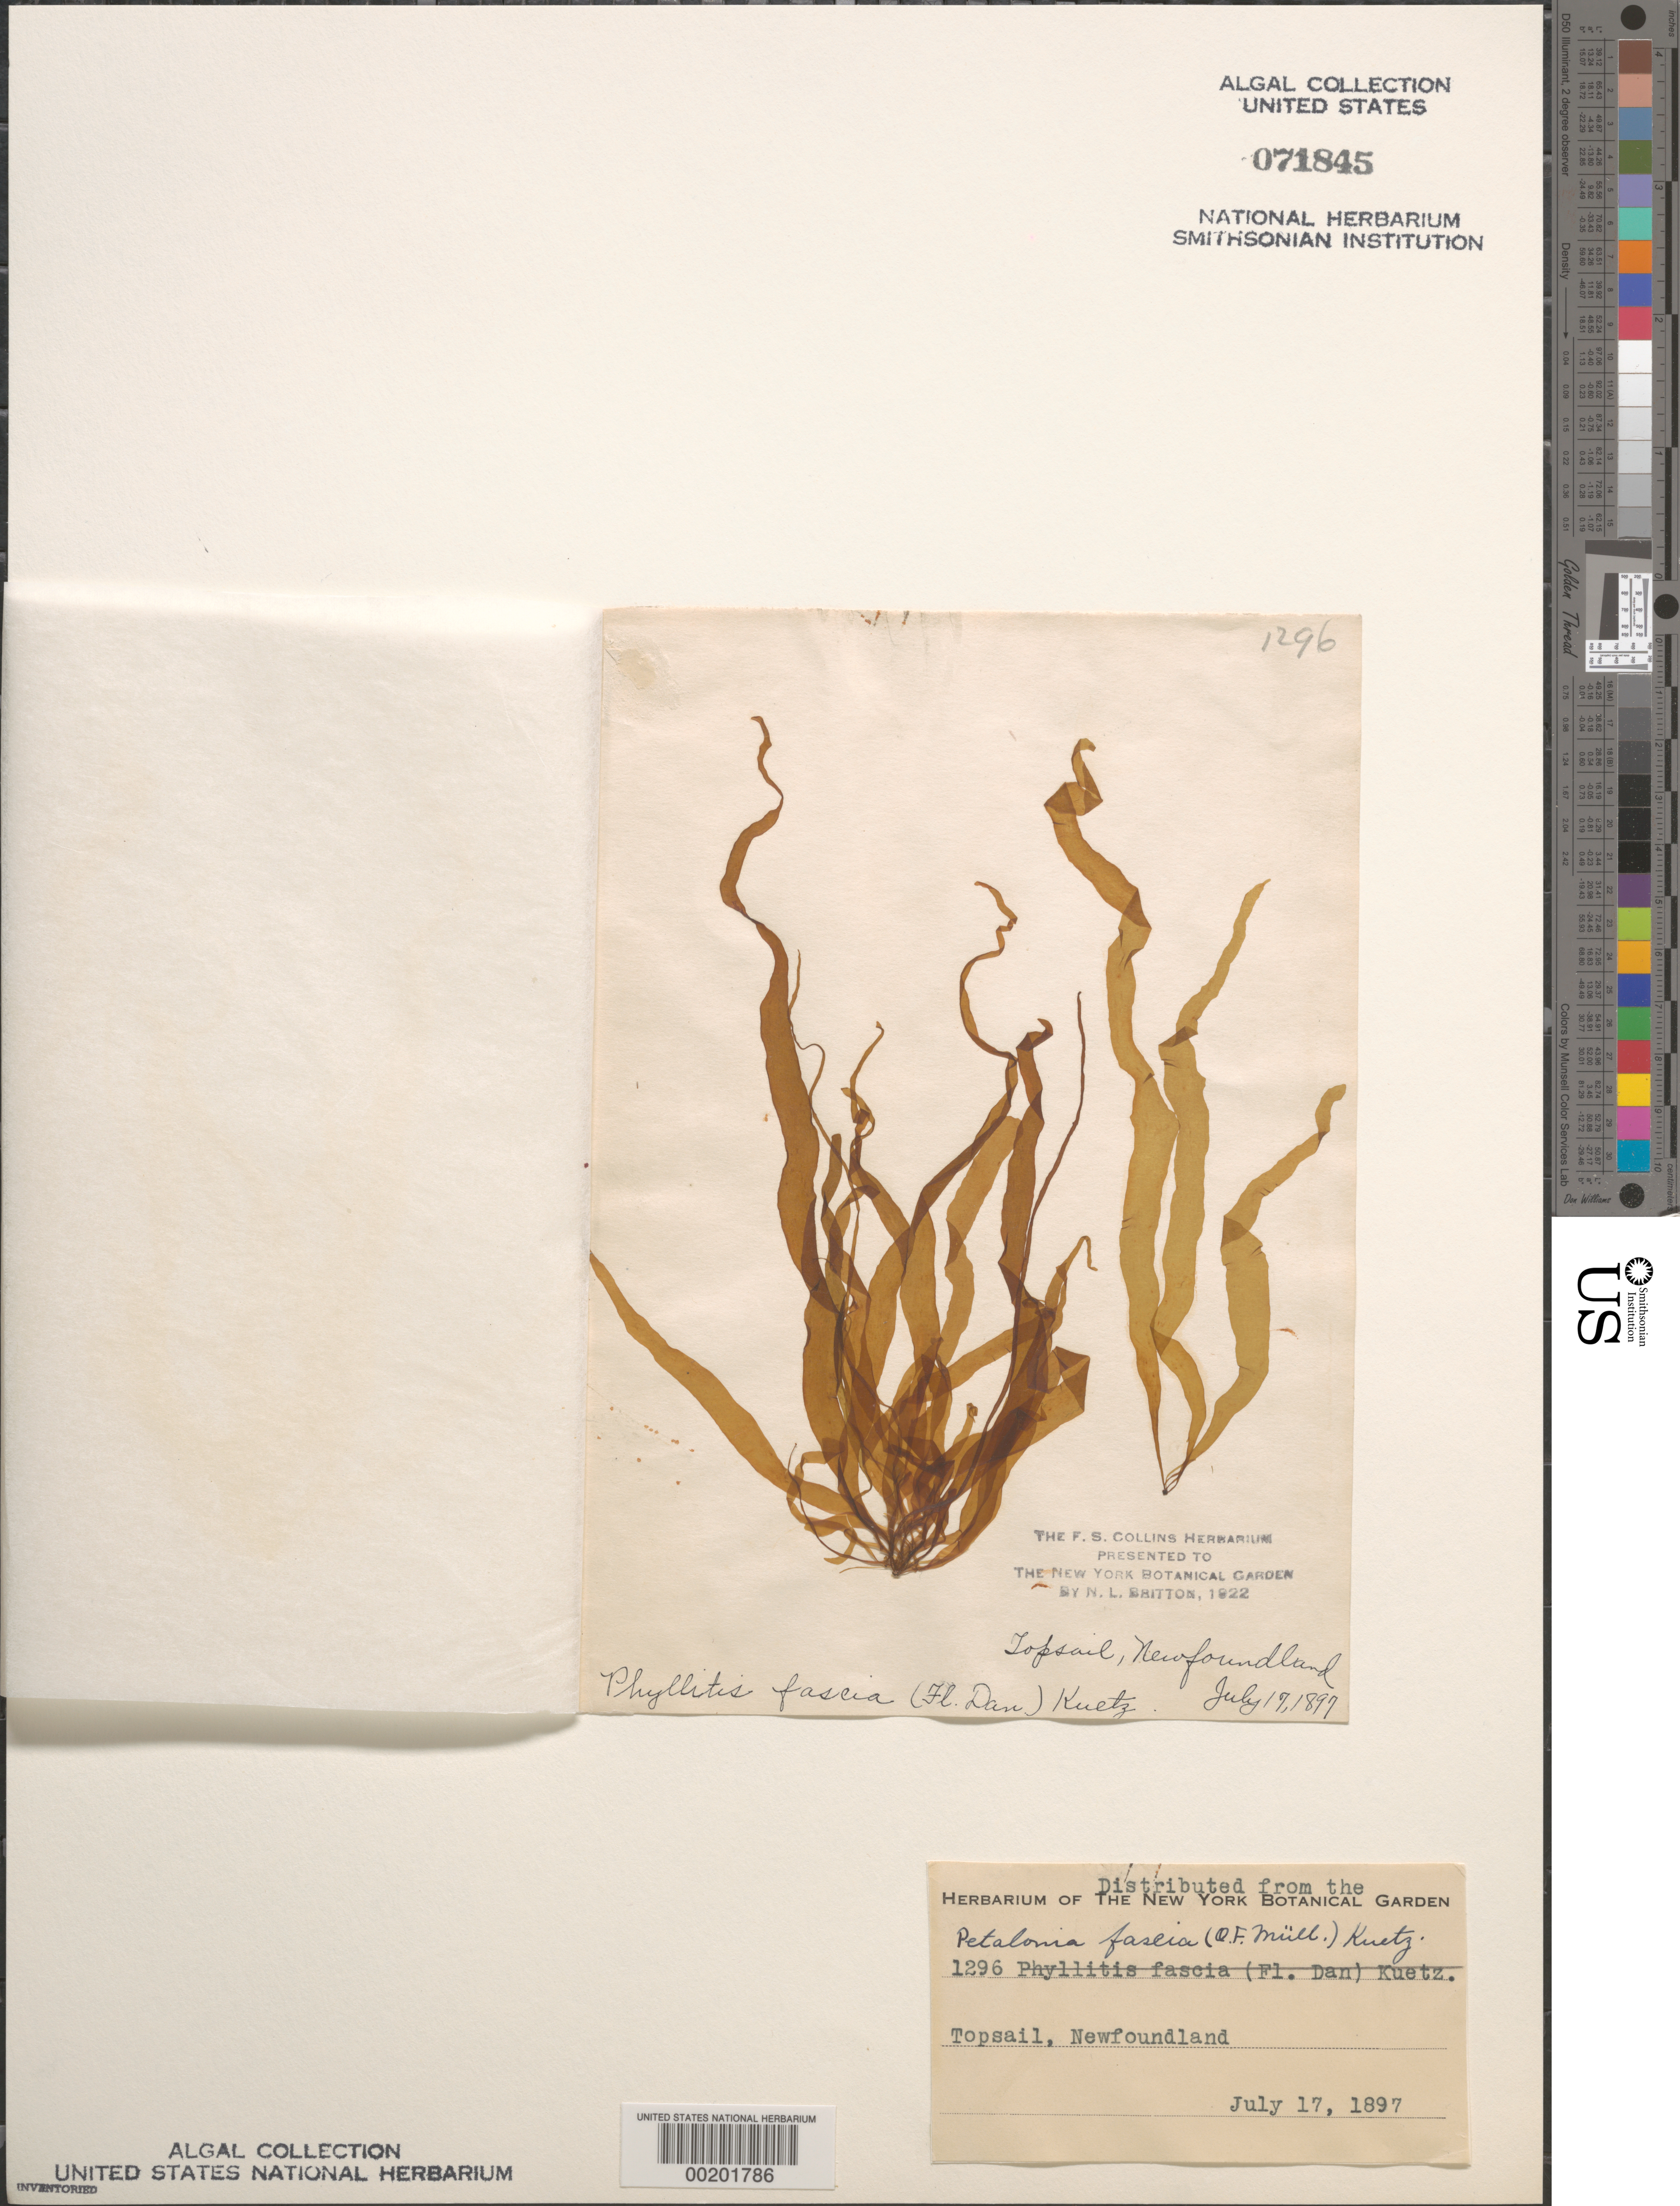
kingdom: Chromista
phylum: Ochrophyta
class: Phaeophyceae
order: Scytosiphonales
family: Scytosiphonaceae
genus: Petalonia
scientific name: Petalonia fascia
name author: (O.F. Müller) Kuntze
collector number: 1296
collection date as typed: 17 Jul 1897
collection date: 1897-07-17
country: Canada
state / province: Newfoundland and Labrador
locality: Topsail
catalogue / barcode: US 71845